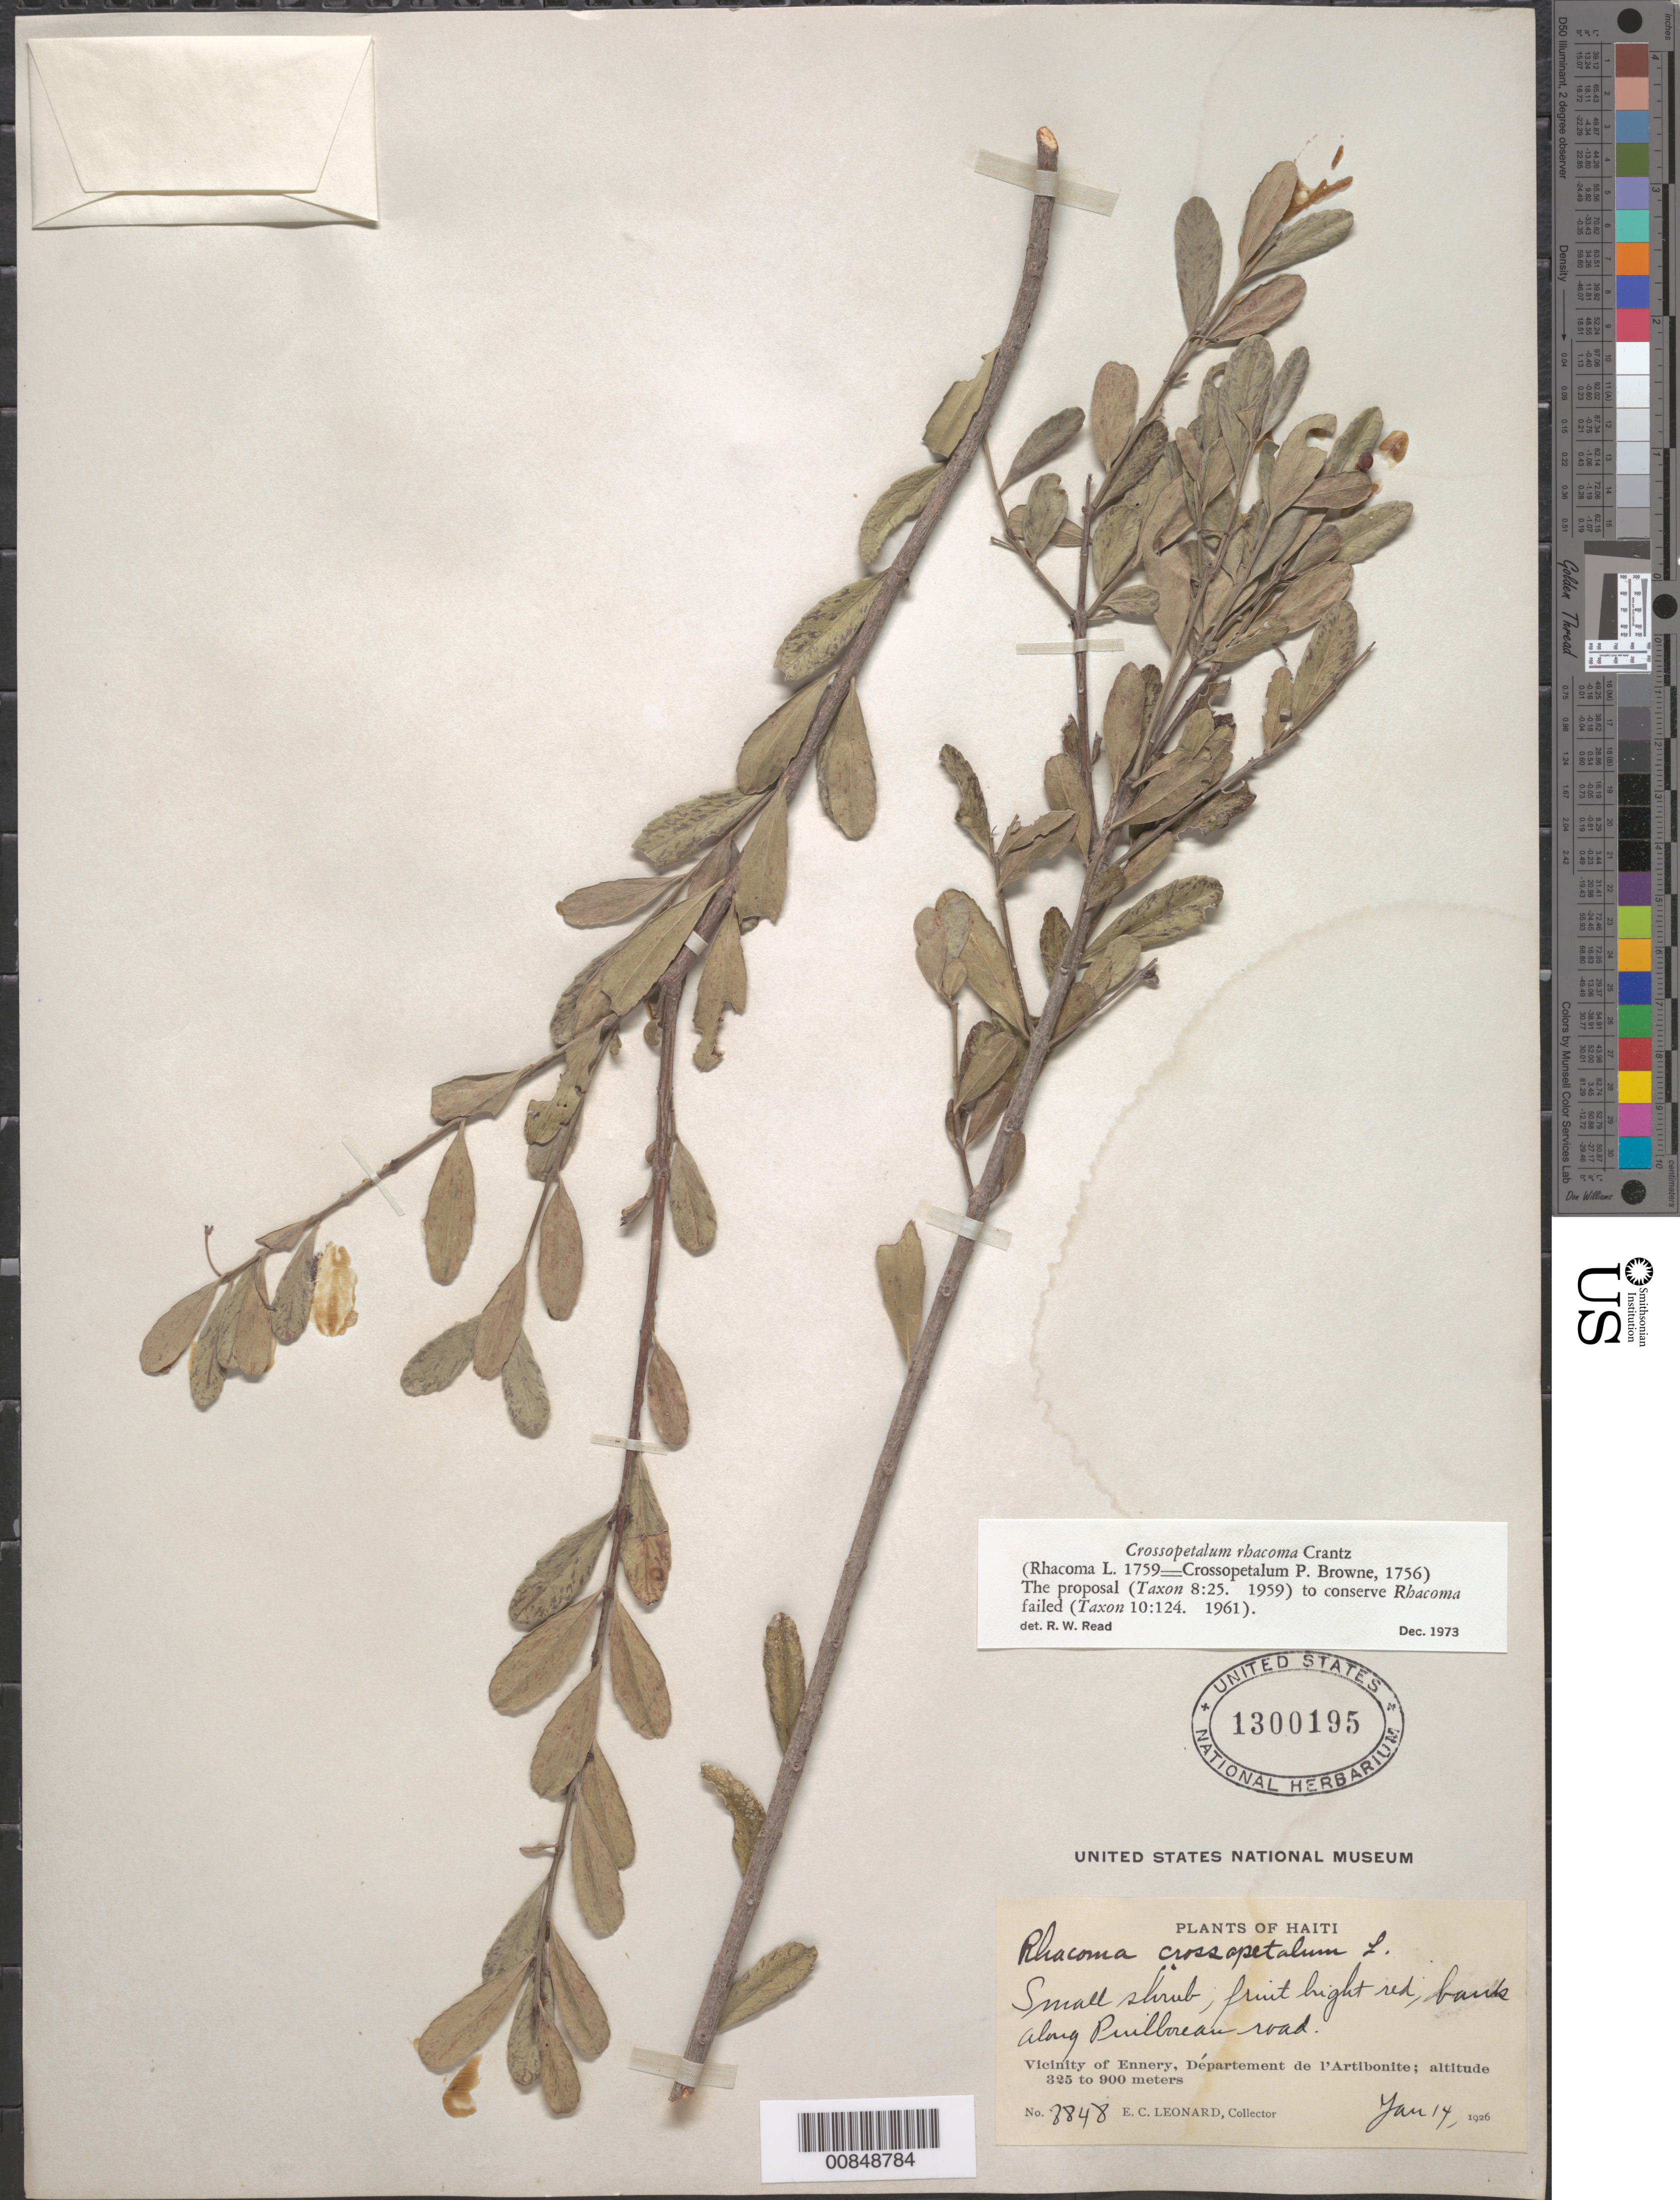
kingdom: Plantae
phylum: Tracheophyta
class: Magnoliopsida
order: Celastrales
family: Celastraceae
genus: Crossopetalum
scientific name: Crossopetalum rhacoma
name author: Crantz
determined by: Read, Robert W., (US), NMNH (UNITED STATES)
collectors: E. C. Leonard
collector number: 8848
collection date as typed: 14 Jan 1926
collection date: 1926-01-14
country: Haiti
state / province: Artibonite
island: Hispaniola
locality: Vicinity of Ennery, along Puilboreau road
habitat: Road bank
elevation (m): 325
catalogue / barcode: US 1300195